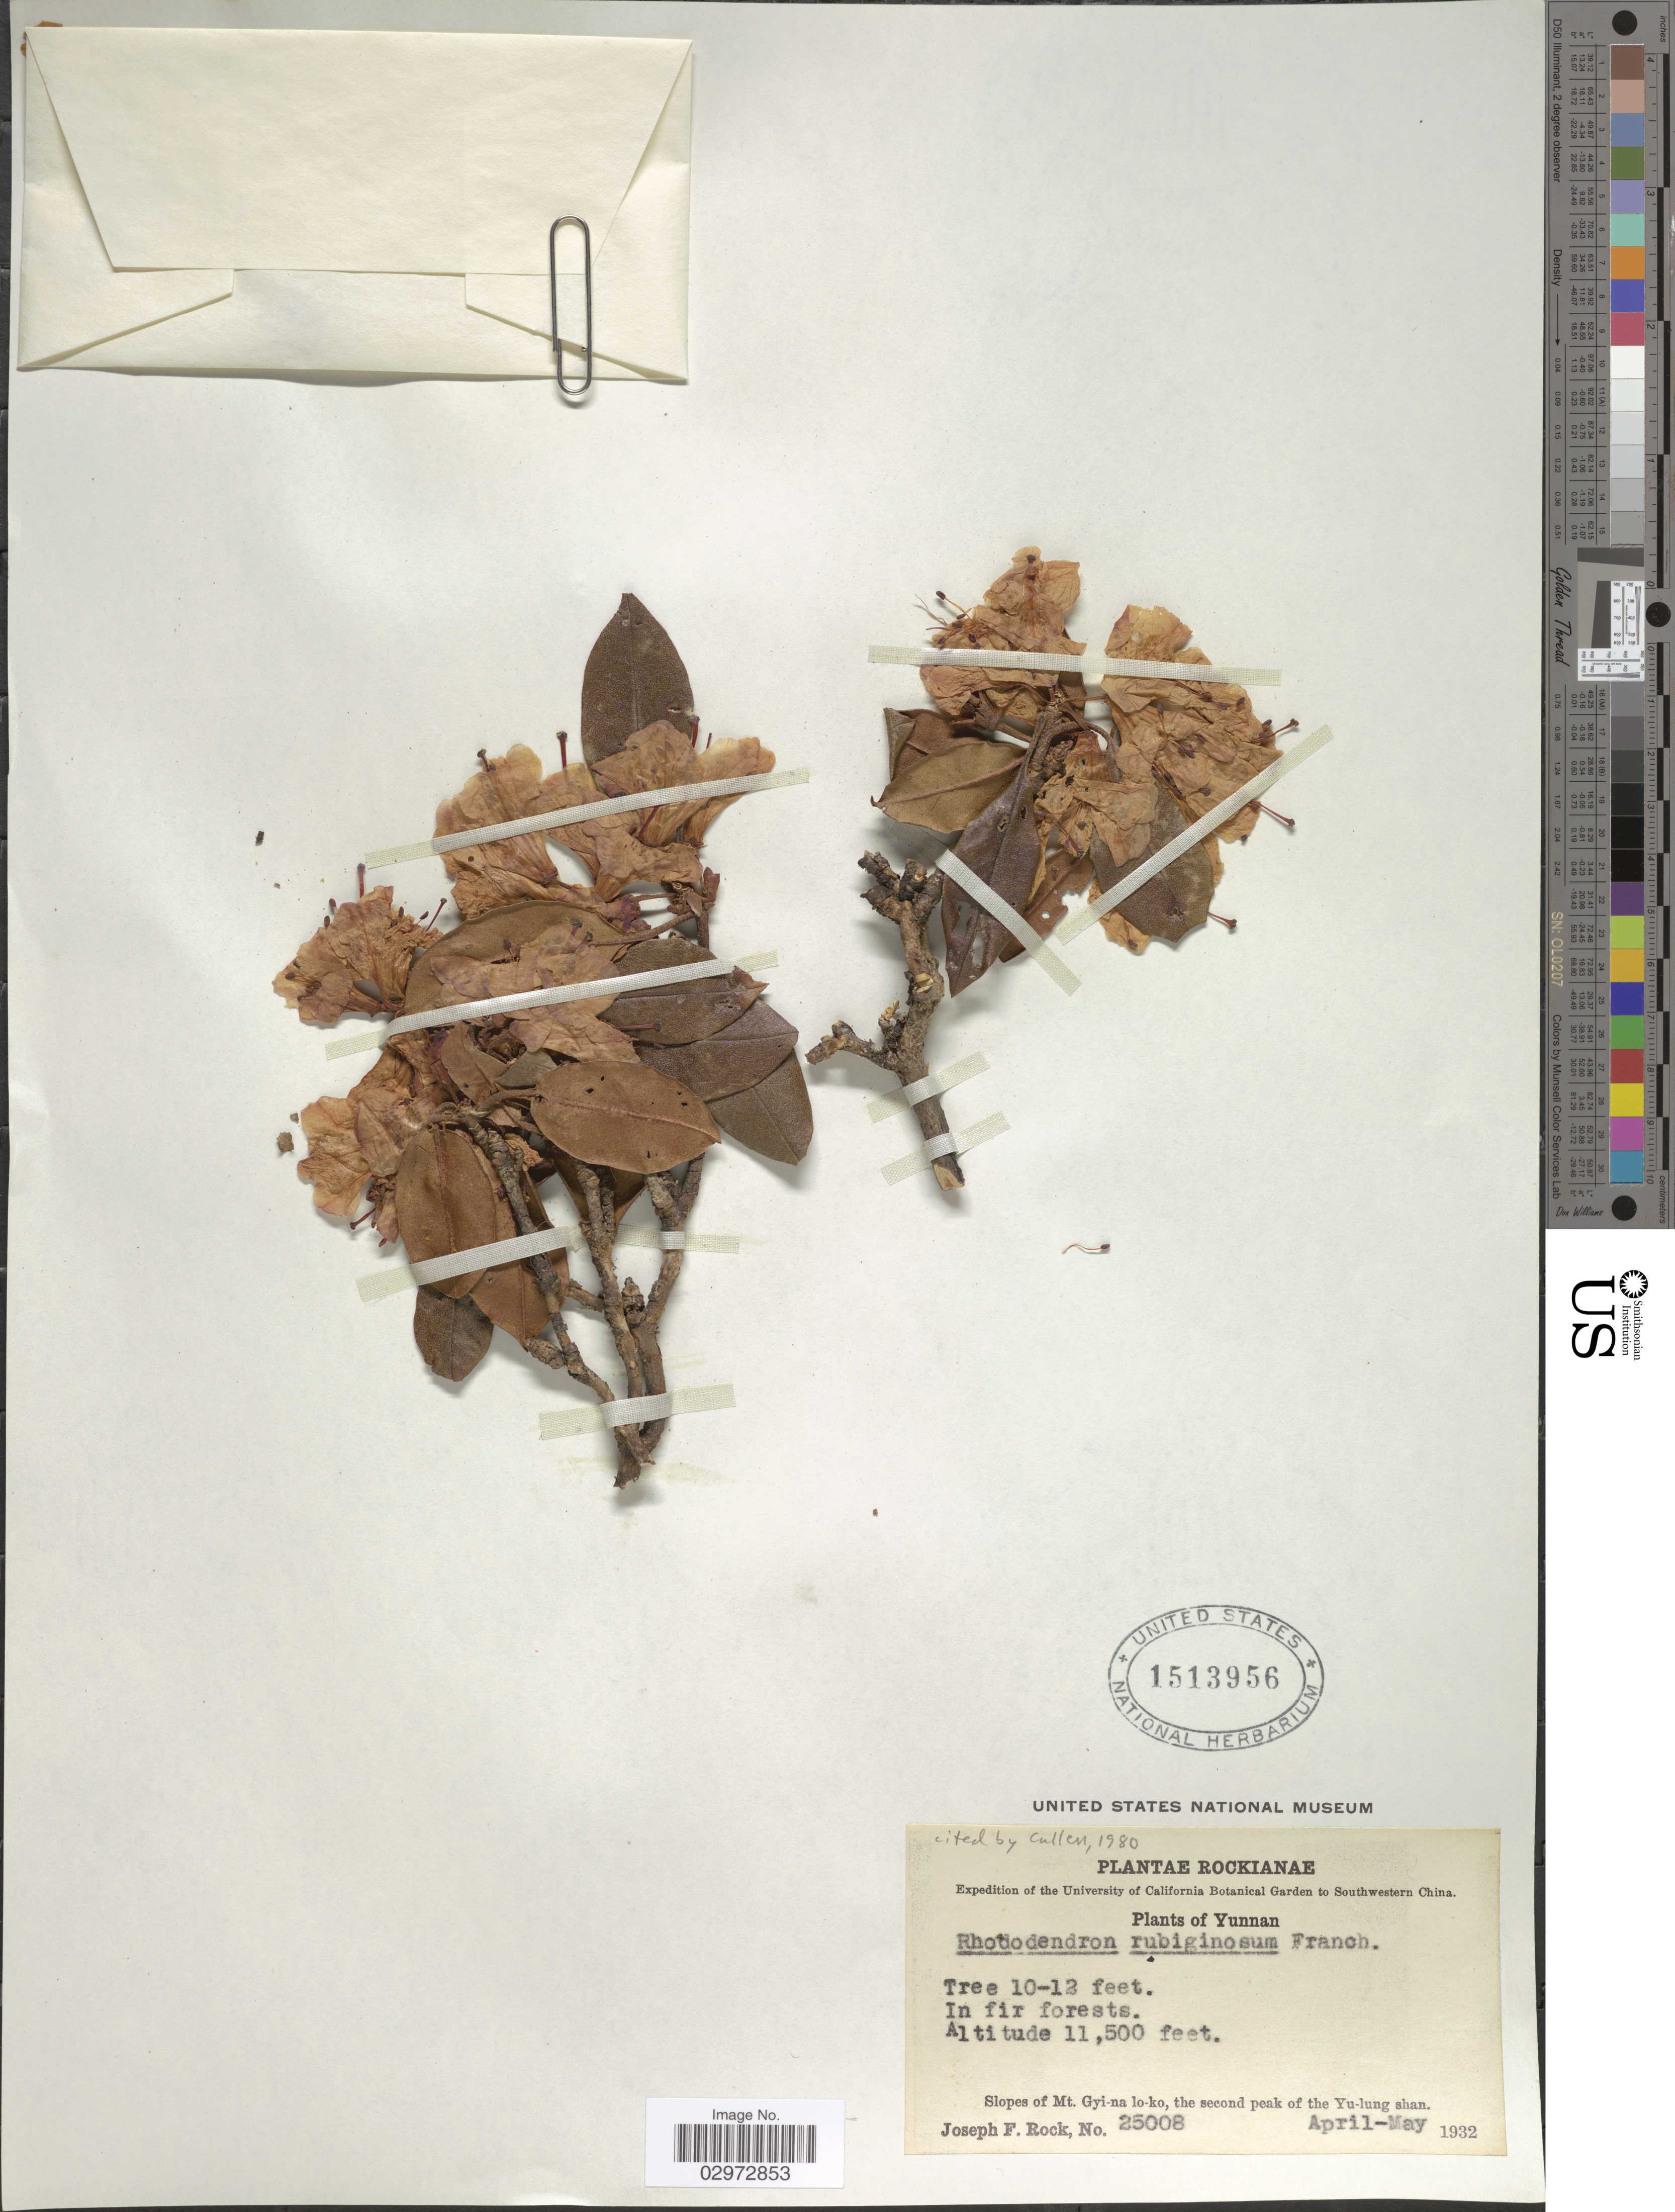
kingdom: Plantae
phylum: Tracheophyta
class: Magnoliopsida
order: Ericales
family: Ericaceae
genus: Rhododendron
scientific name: Rhododendron rubiginosum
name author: Franch.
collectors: J. F. Rock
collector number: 25008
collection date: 1932-04/1932-05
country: China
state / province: Yunnan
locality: Southwestern China, Slopes of Mt. Gyi-na lo-ko, the second peak of the Yu-lung shan.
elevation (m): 3505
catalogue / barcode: US 1513956